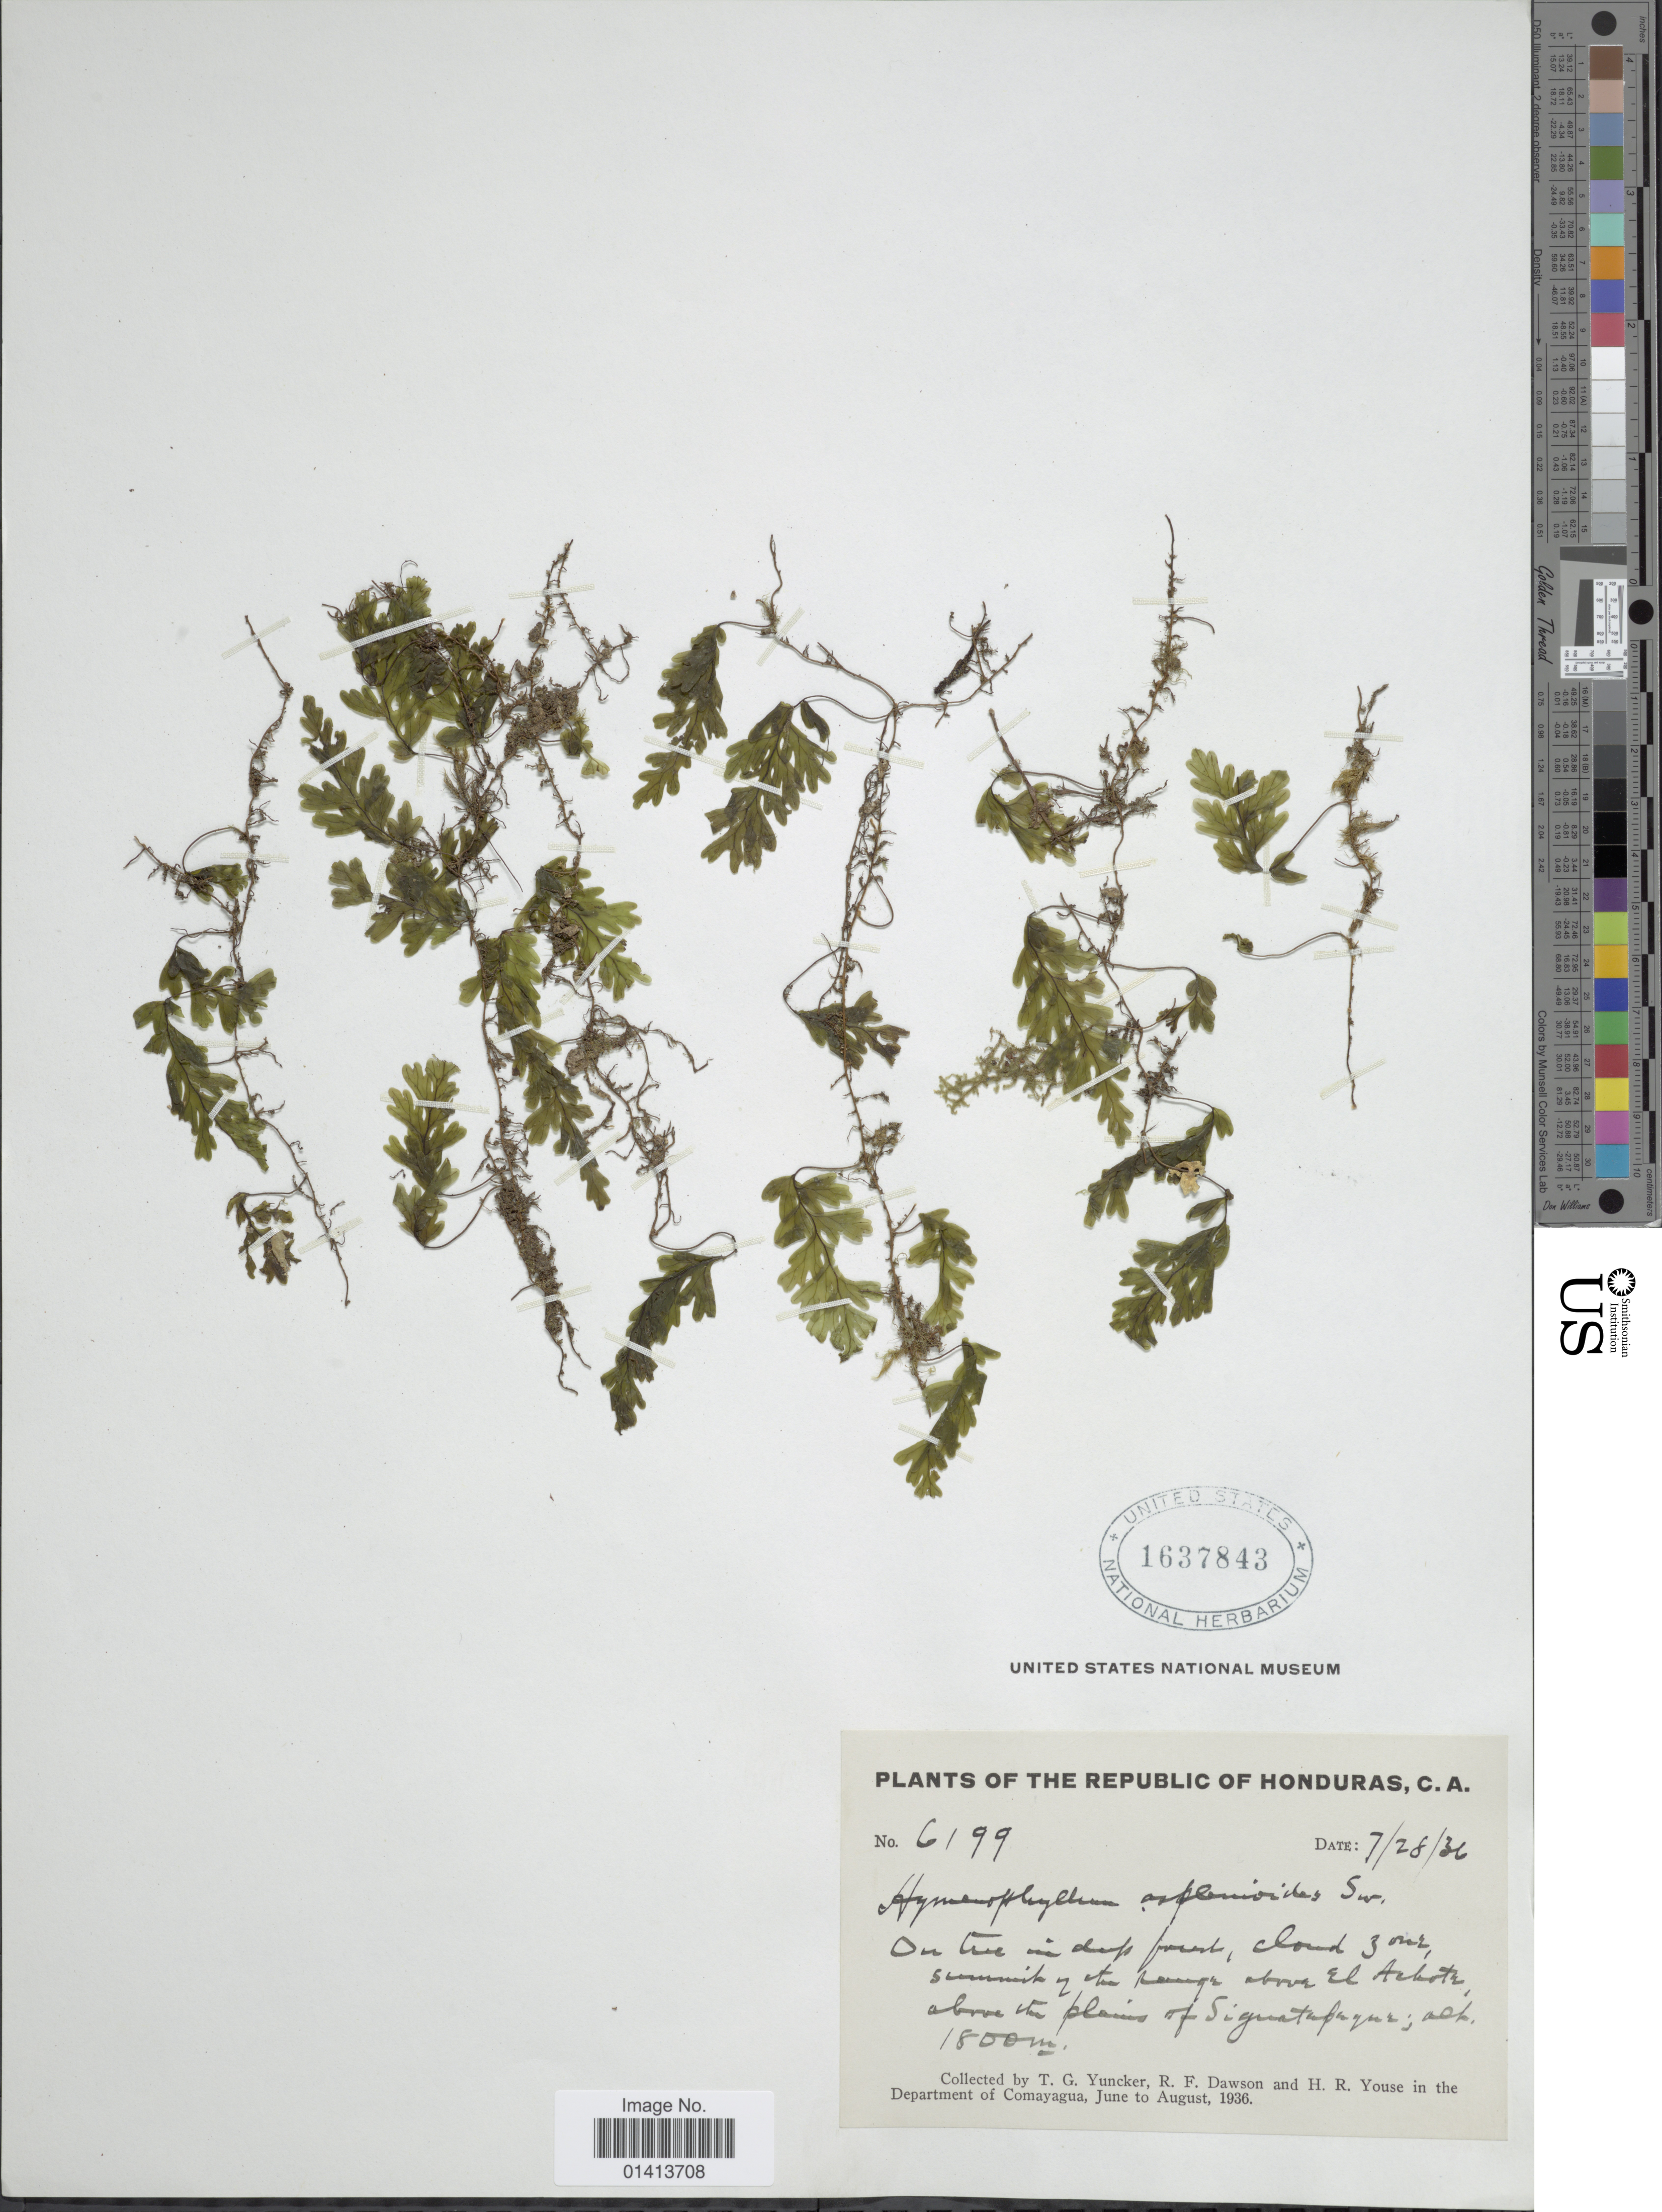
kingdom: Plantae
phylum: Tracheophyta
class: Polypodiopsida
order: Hymenophyllales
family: Hymenophyllaceae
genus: Hymenophyllum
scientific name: Hymenophyllum asplenioides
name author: (Sw.) Sw.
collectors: T. G. Yuncker & R. F. Dawson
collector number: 6199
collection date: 1936-07-28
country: Honduras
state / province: Comayagua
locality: Summit of the range above El Achote above the plains of Siguatapaque, in the Department of Comayagua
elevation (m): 1800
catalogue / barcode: US 1637843